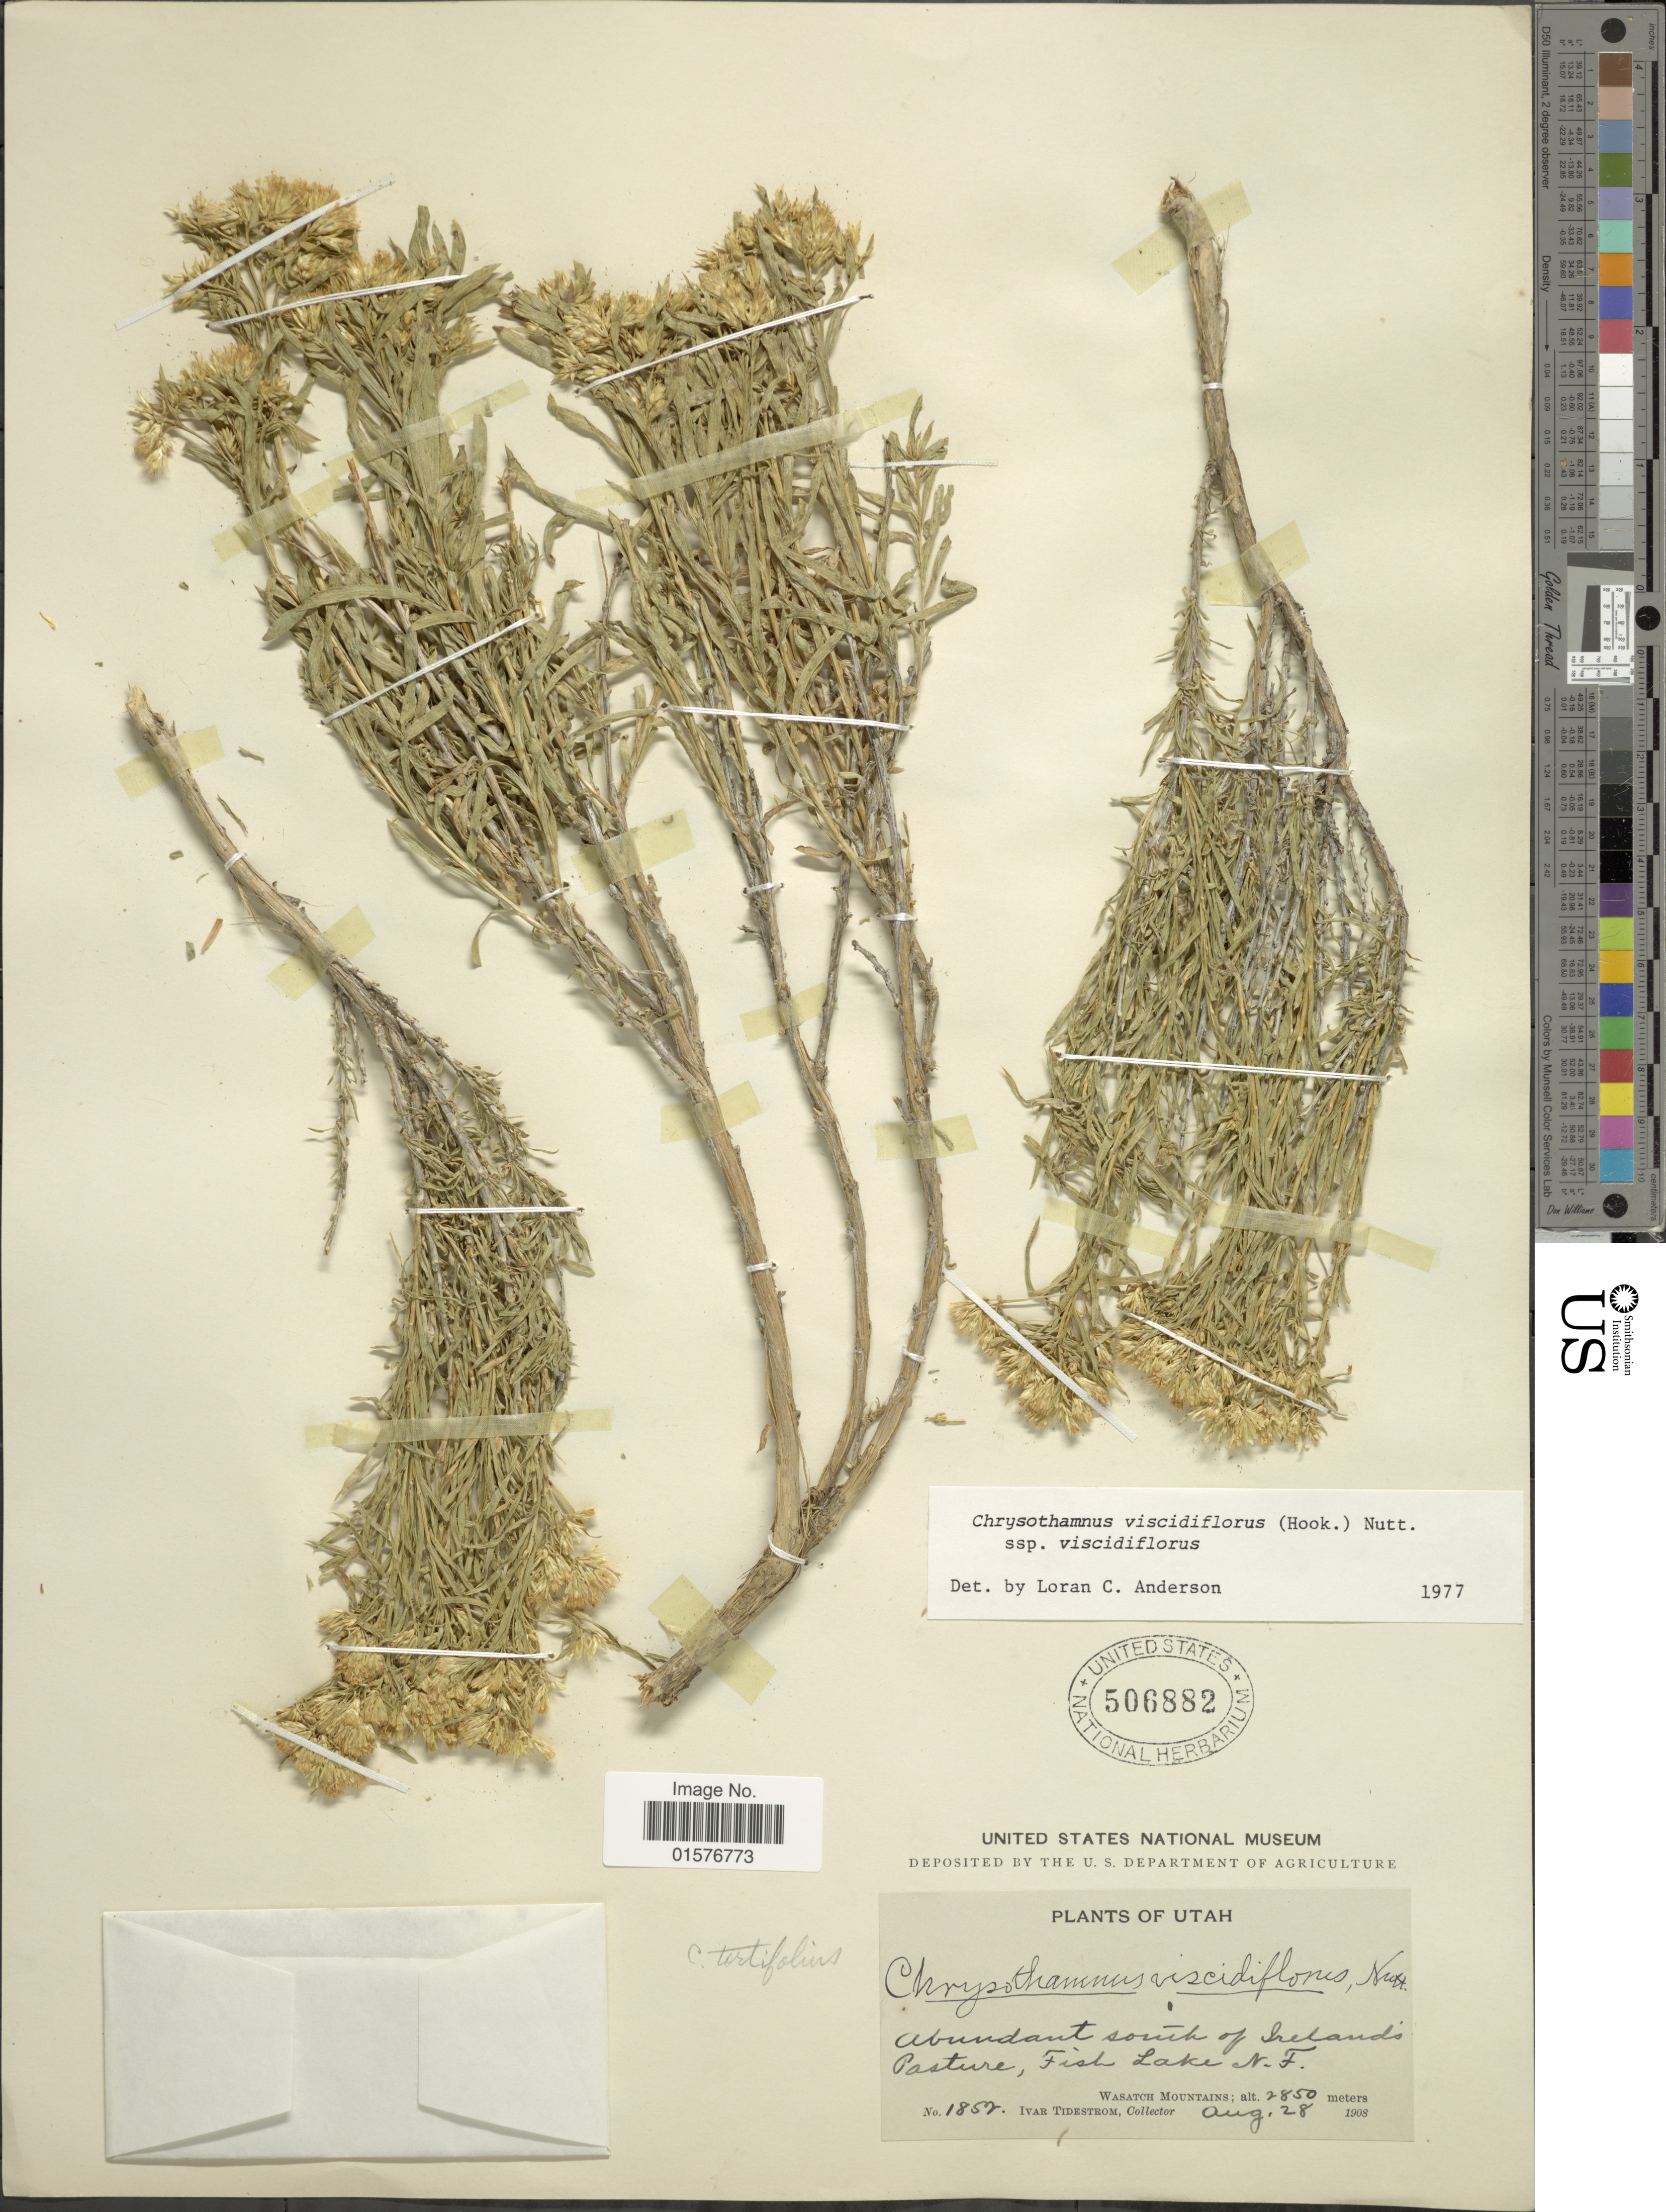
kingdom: Plantae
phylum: Tracheophyta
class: Magnoliopsida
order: Asterales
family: Asteraceae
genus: Chrysothamnus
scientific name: Chrysothamnus viscidiflorus subsp. viscidiflorus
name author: (Hook.) Nutt.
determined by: Urbatsch, Lowell E., Curator (LSU), Louisiana State University (UNITED STATES)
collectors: I. F. Tidestrom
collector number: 1857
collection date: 1908-08-28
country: United States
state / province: Utah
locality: Abundant south of Irelands Pasture, Fish Lake N. F., Wasatch Mountains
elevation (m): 2850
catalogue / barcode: US 506882